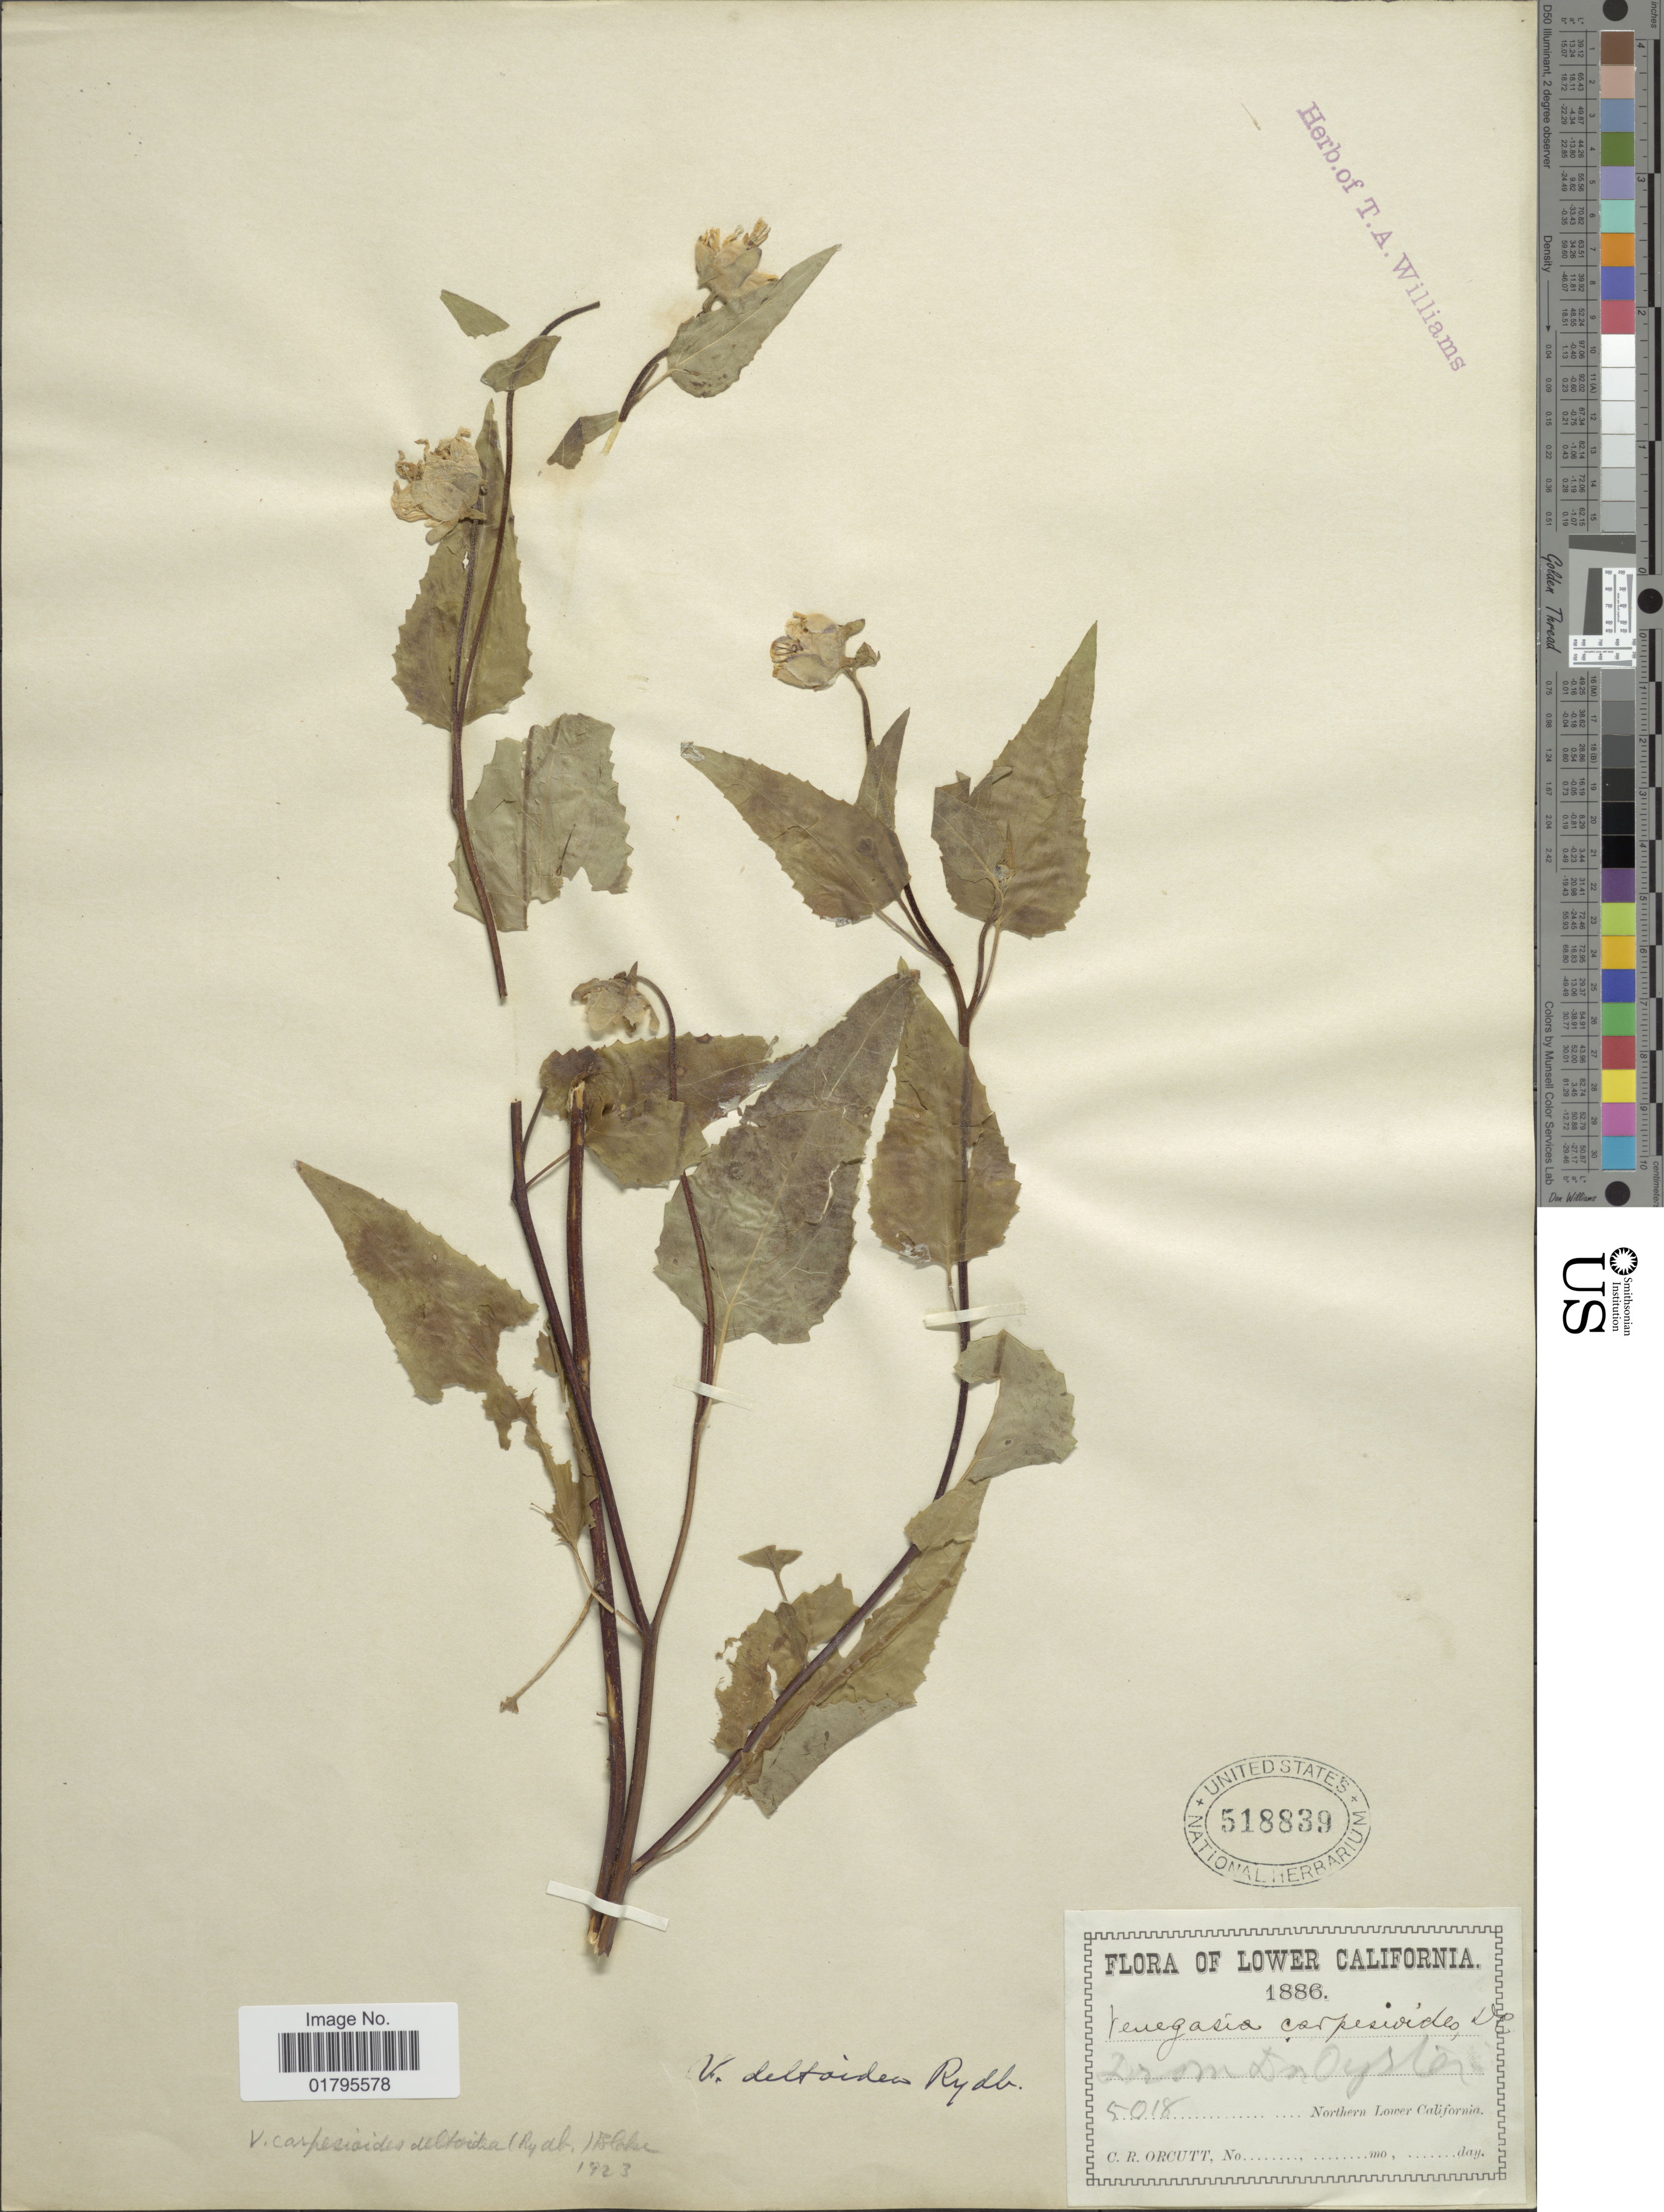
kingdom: Plantae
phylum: Tracheophyta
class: Magnoliopsida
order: Asterales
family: Asteraceae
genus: Venegasia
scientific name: Venegasia carpesioides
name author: DC.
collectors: C. R. Orcutt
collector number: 5018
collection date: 1886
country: Mexico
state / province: Baja California Sur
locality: Lower California, Northern Lower, California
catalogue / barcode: US 518839